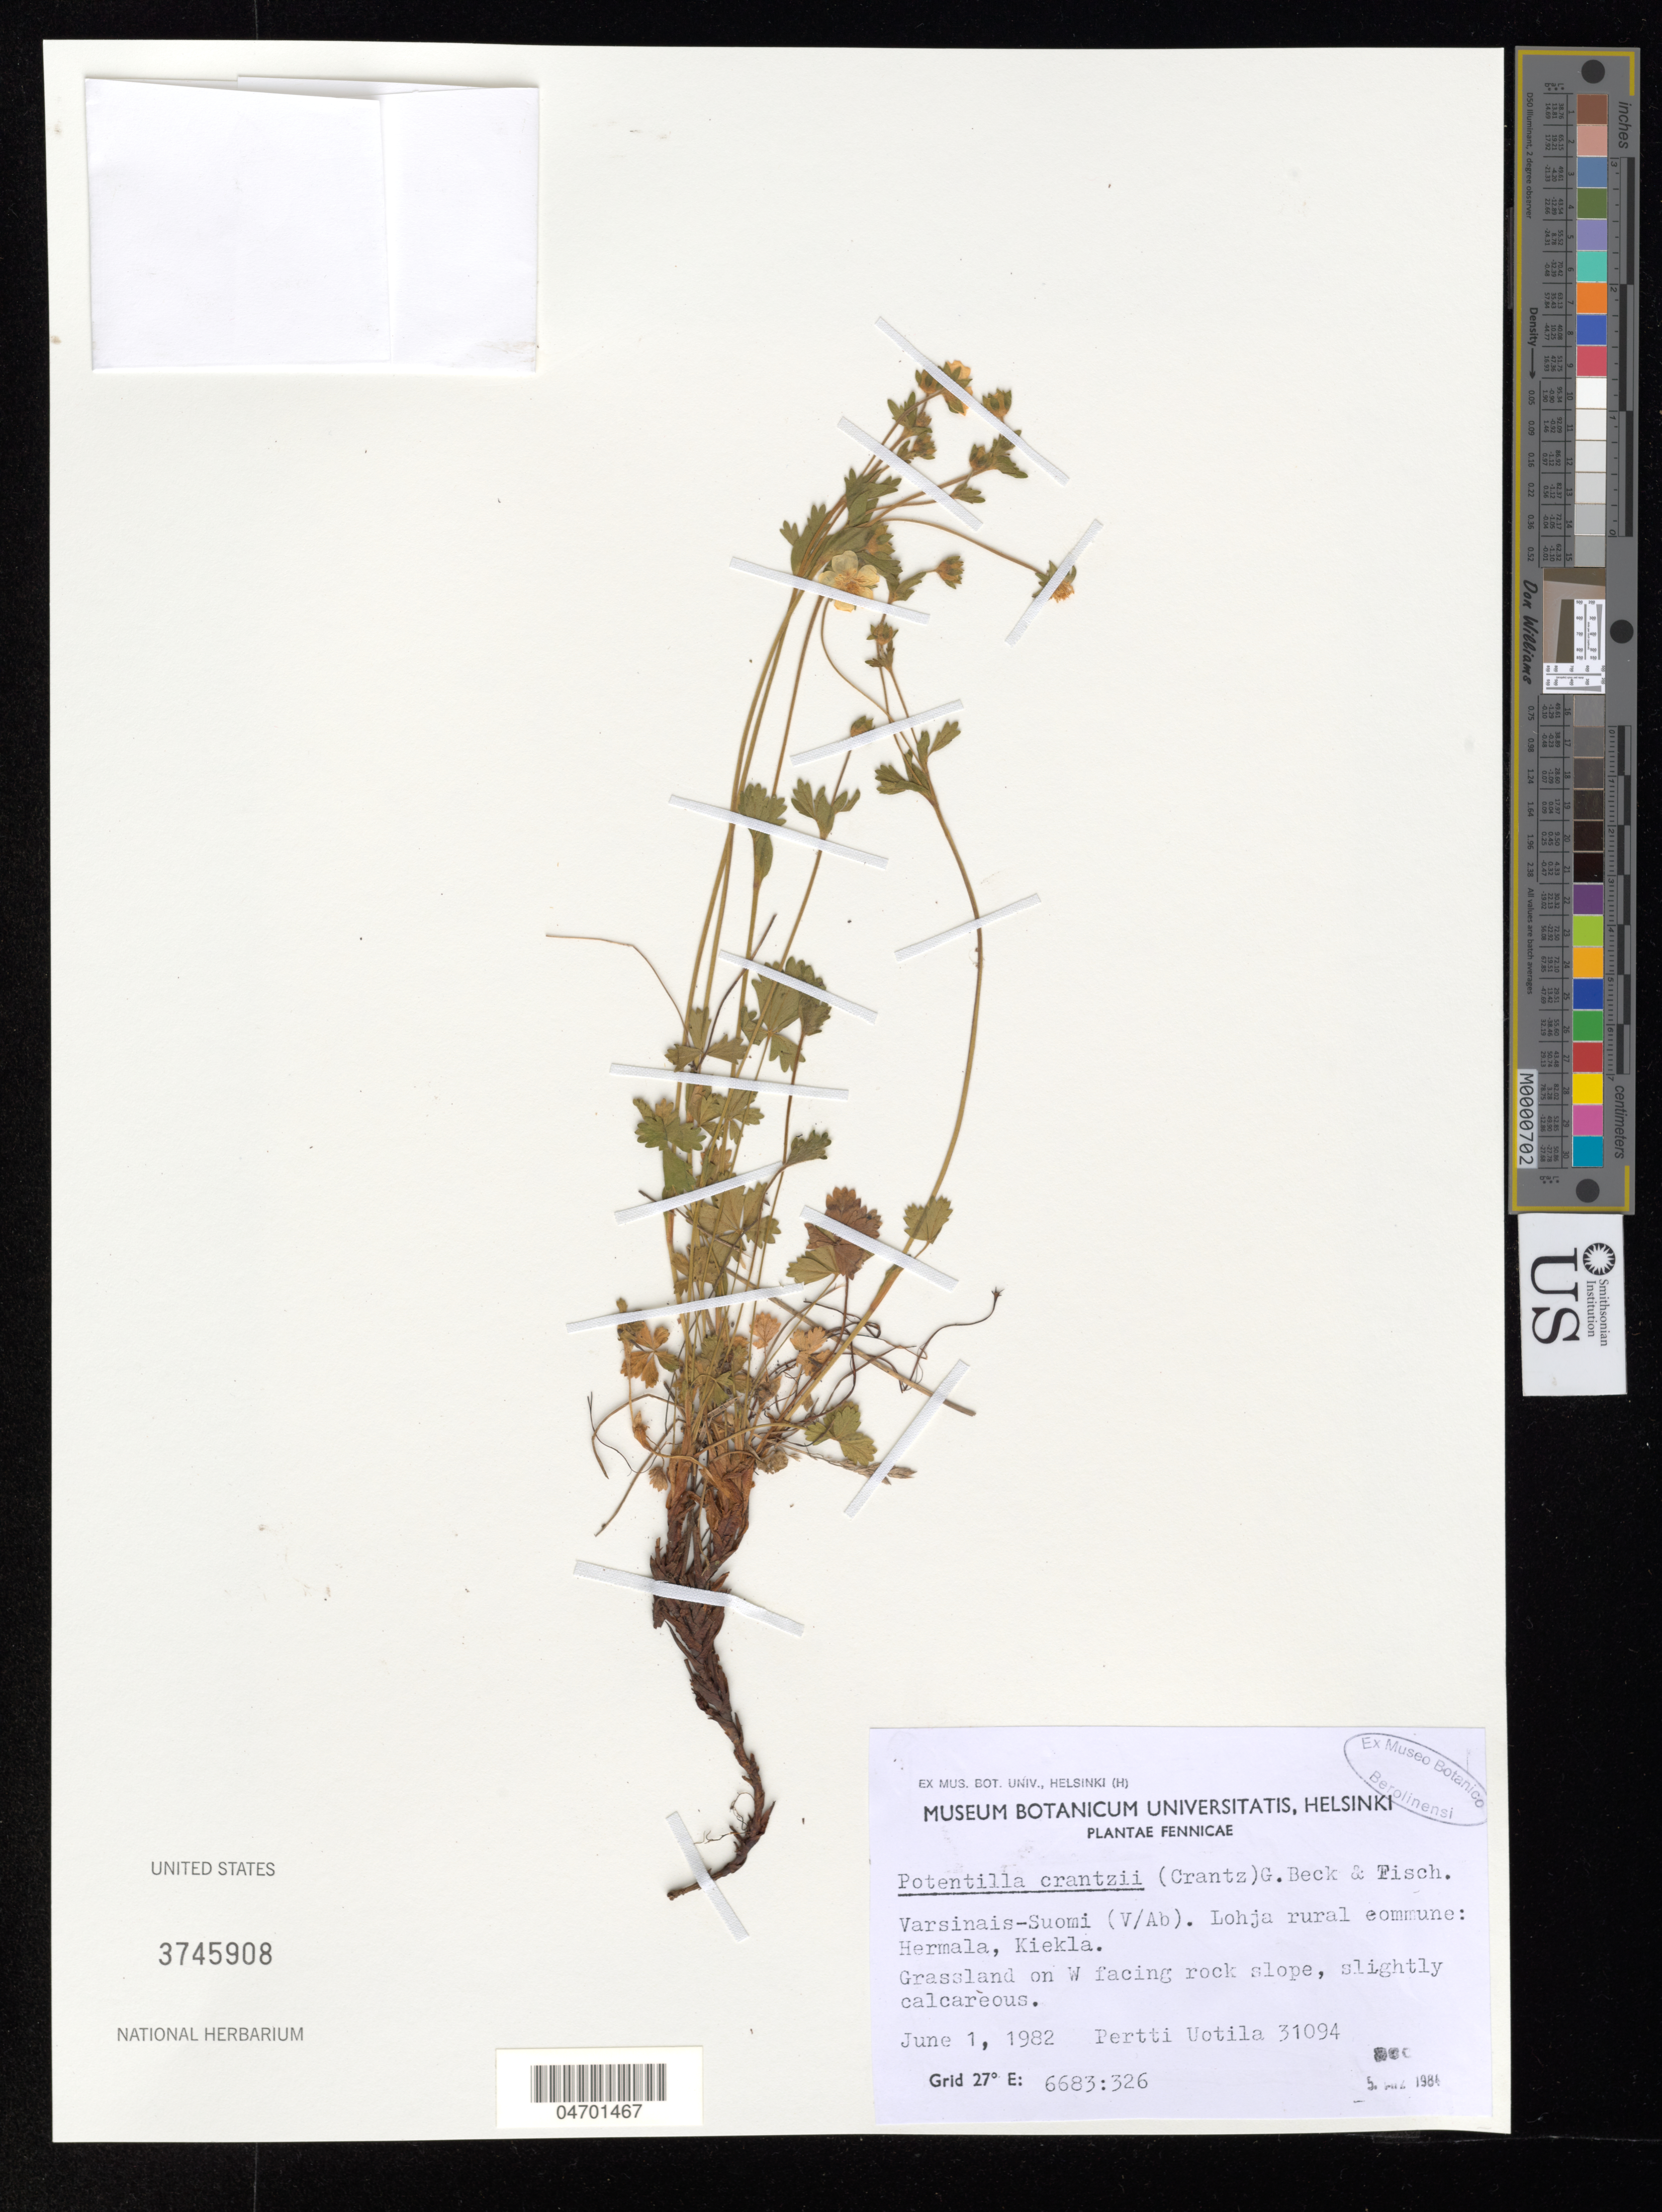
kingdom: Plantae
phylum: Tracheophyta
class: Magnoliopsida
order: Rosales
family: Rosaceae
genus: Potentilla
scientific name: Potentilla crantzii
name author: (Crantz) Beck ex Fritsch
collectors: P. Uotila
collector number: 31094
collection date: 1982-06-01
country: Finland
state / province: Varsinais-Suomi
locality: Fennicae. (V/Ab). Lohja rural commune: Hermala, Kiekla. Grassland on W facing rock slope, slightly calcareous. Grid 27º E: 6683 : 326.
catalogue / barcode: US 3745908